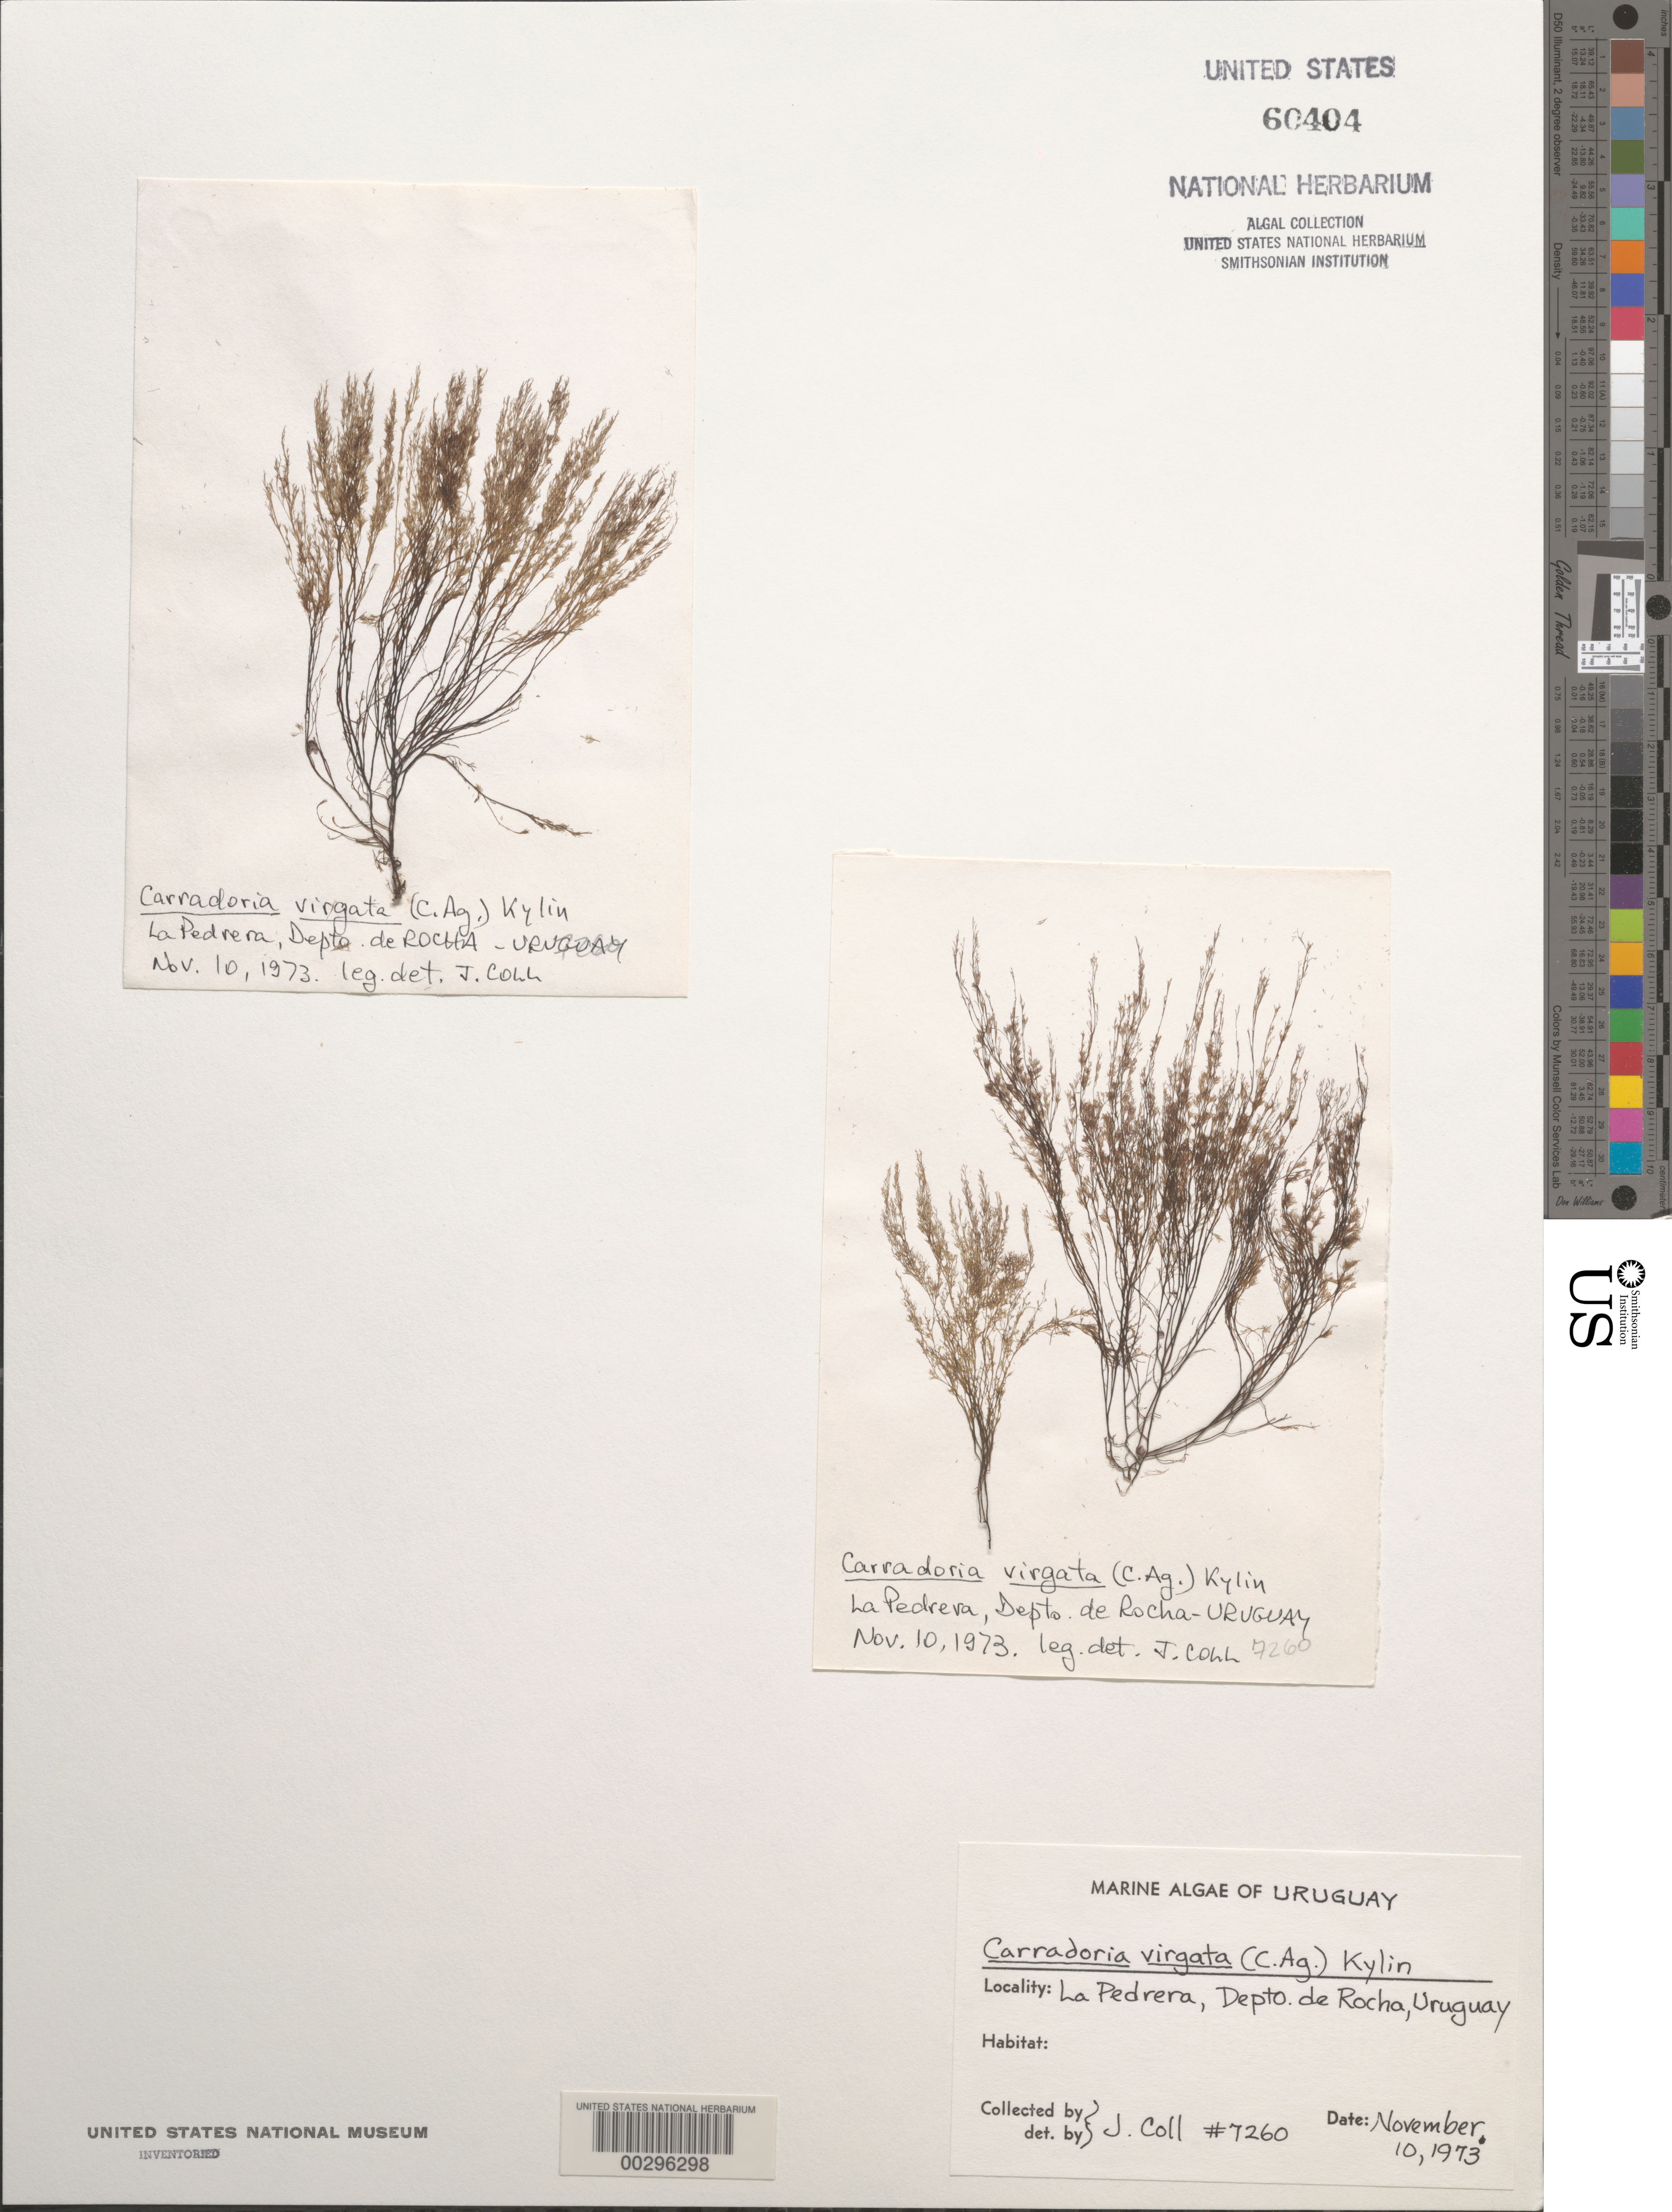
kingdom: Plantae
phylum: Rhodophyta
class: Florideophyceae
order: Ceramiales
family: Rhodomelaceae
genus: Carradoriella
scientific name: Carradoriella virgata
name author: (C. Agardh) P.C. Silva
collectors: J. Coll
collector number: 7260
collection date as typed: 10 Nov 1973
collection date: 1973-11-10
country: Uruguay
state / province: Rocha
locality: La Pedrera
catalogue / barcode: US 60404